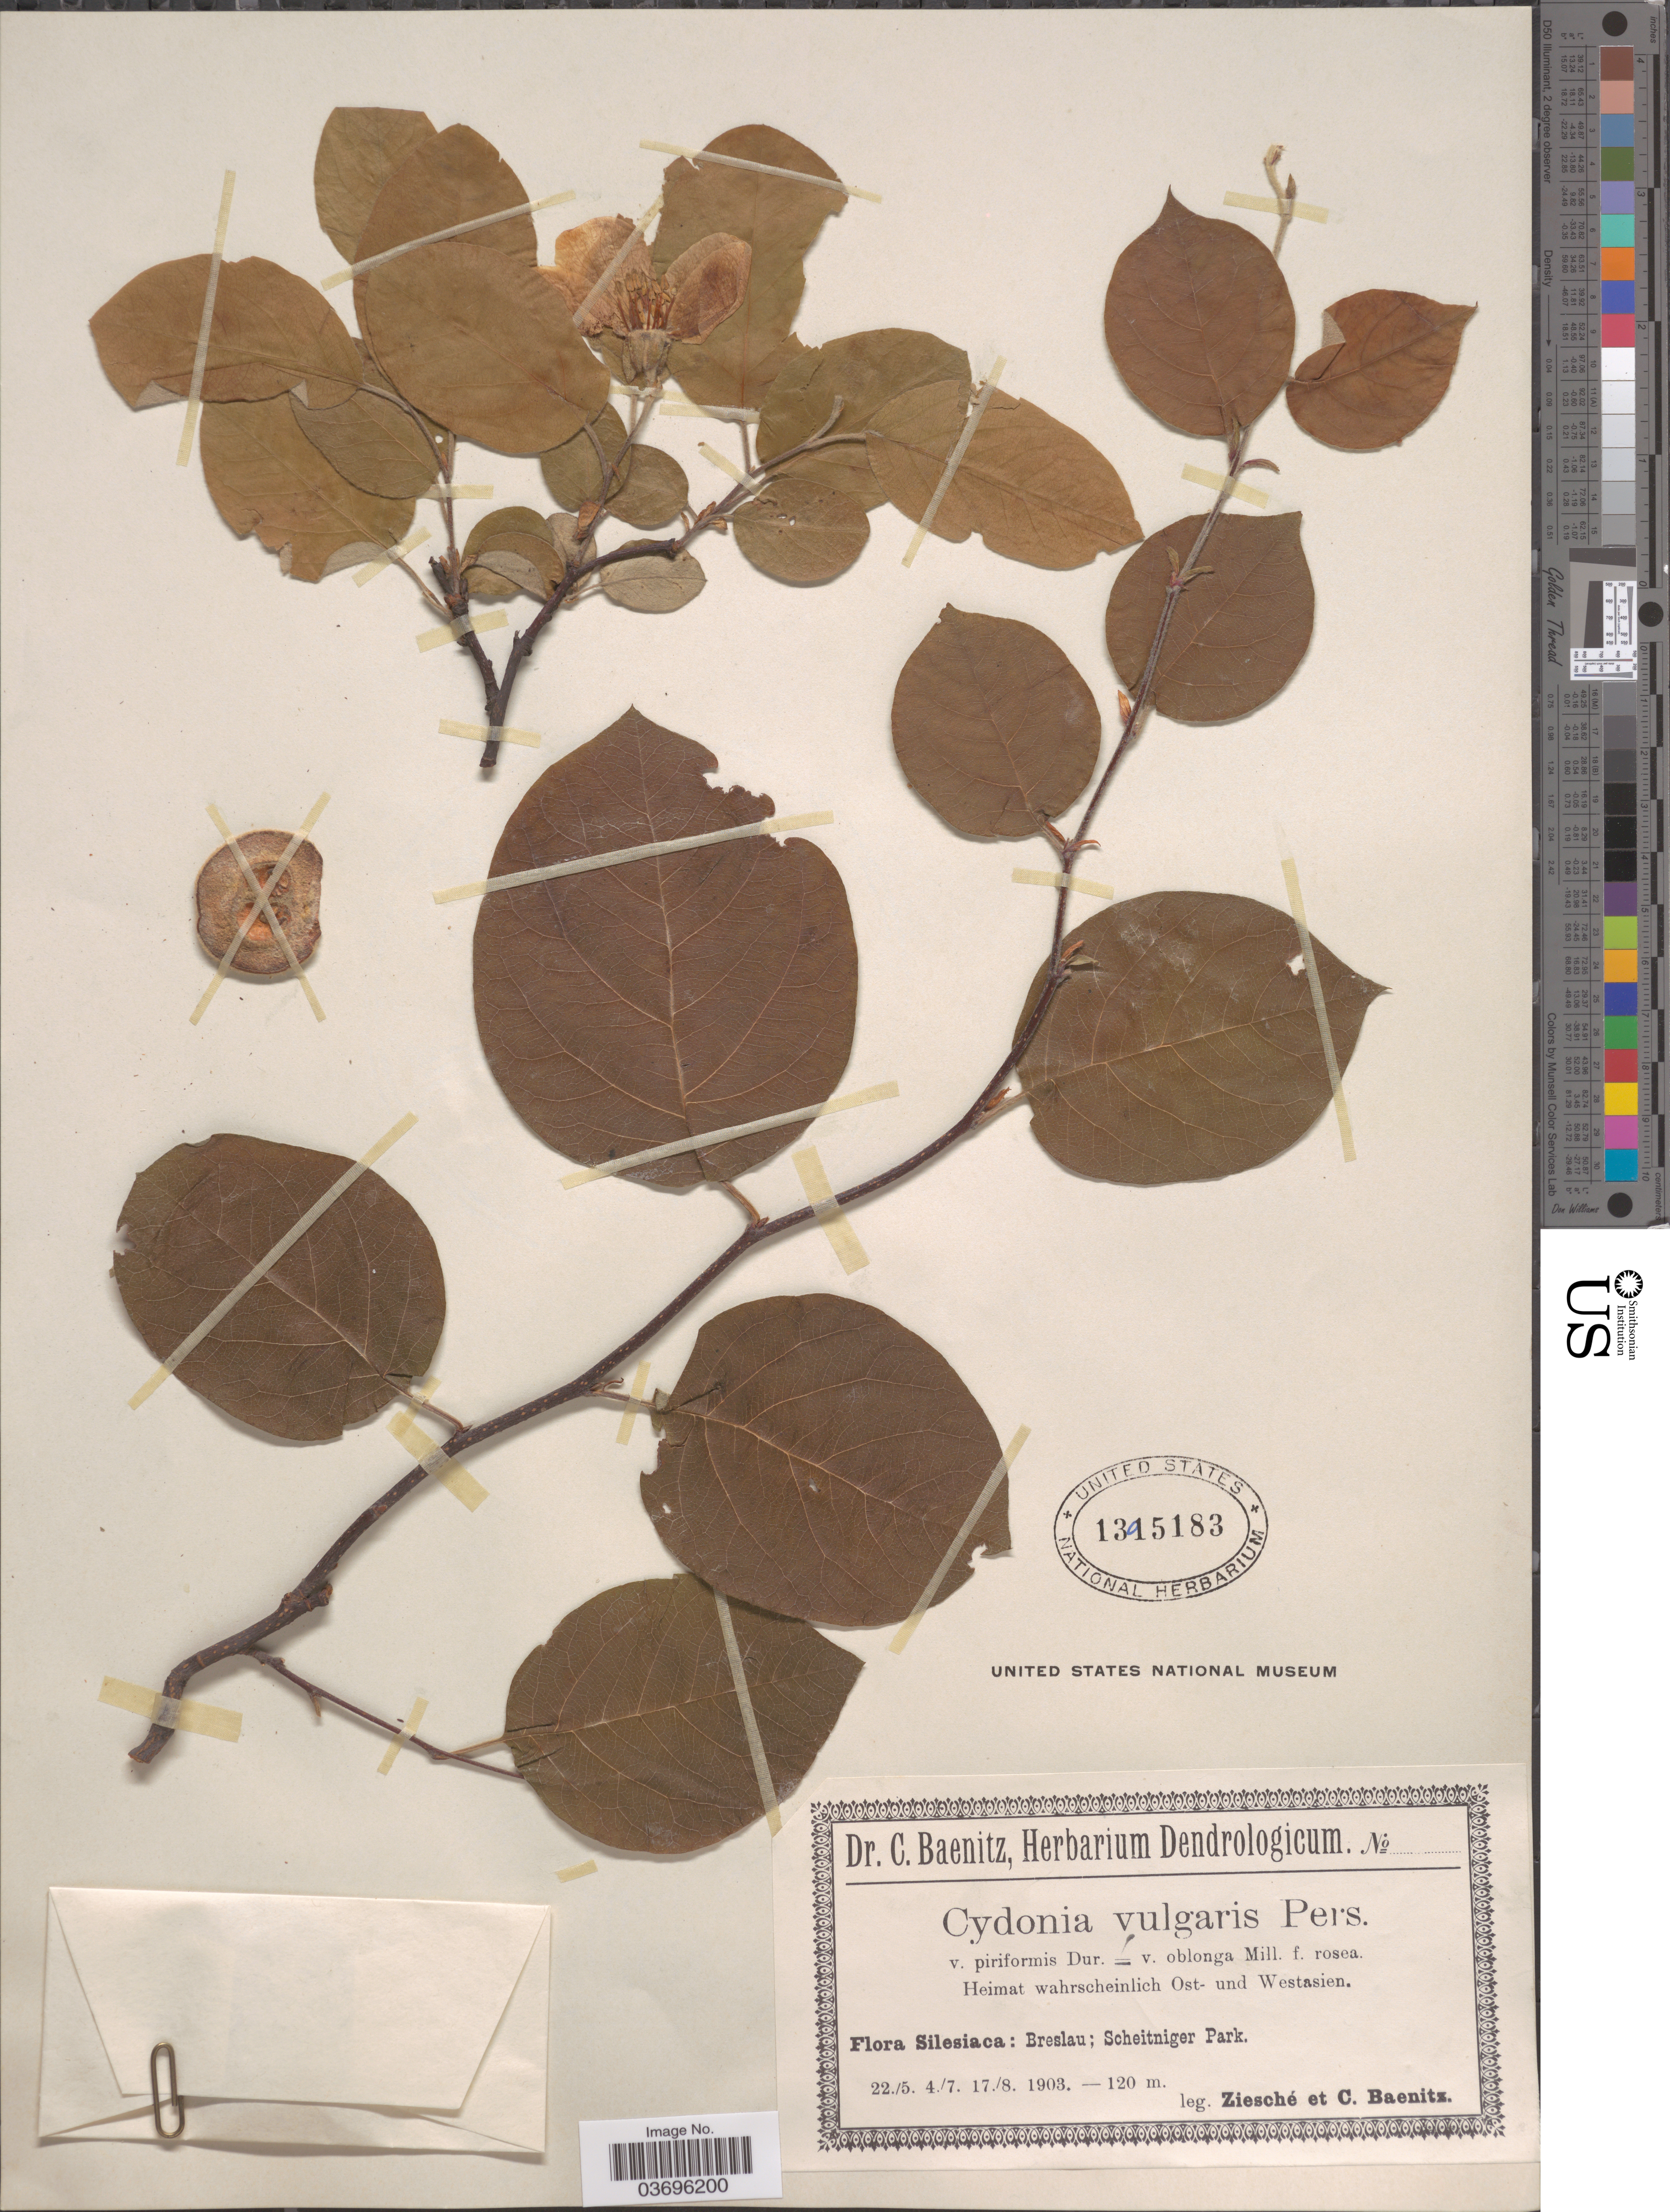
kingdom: Plantae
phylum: Tracheophyta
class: Magnoliopsida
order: Rosales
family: Rosaceae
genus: Cydonia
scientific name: Cydonia oblonga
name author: Mill.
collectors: Ziesché & C. G. Baenitz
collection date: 1903-05-22/1903-08-17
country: Poland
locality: Silesiaca: Breslau; Scheitniger Park.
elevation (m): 120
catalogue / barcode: US 1395183